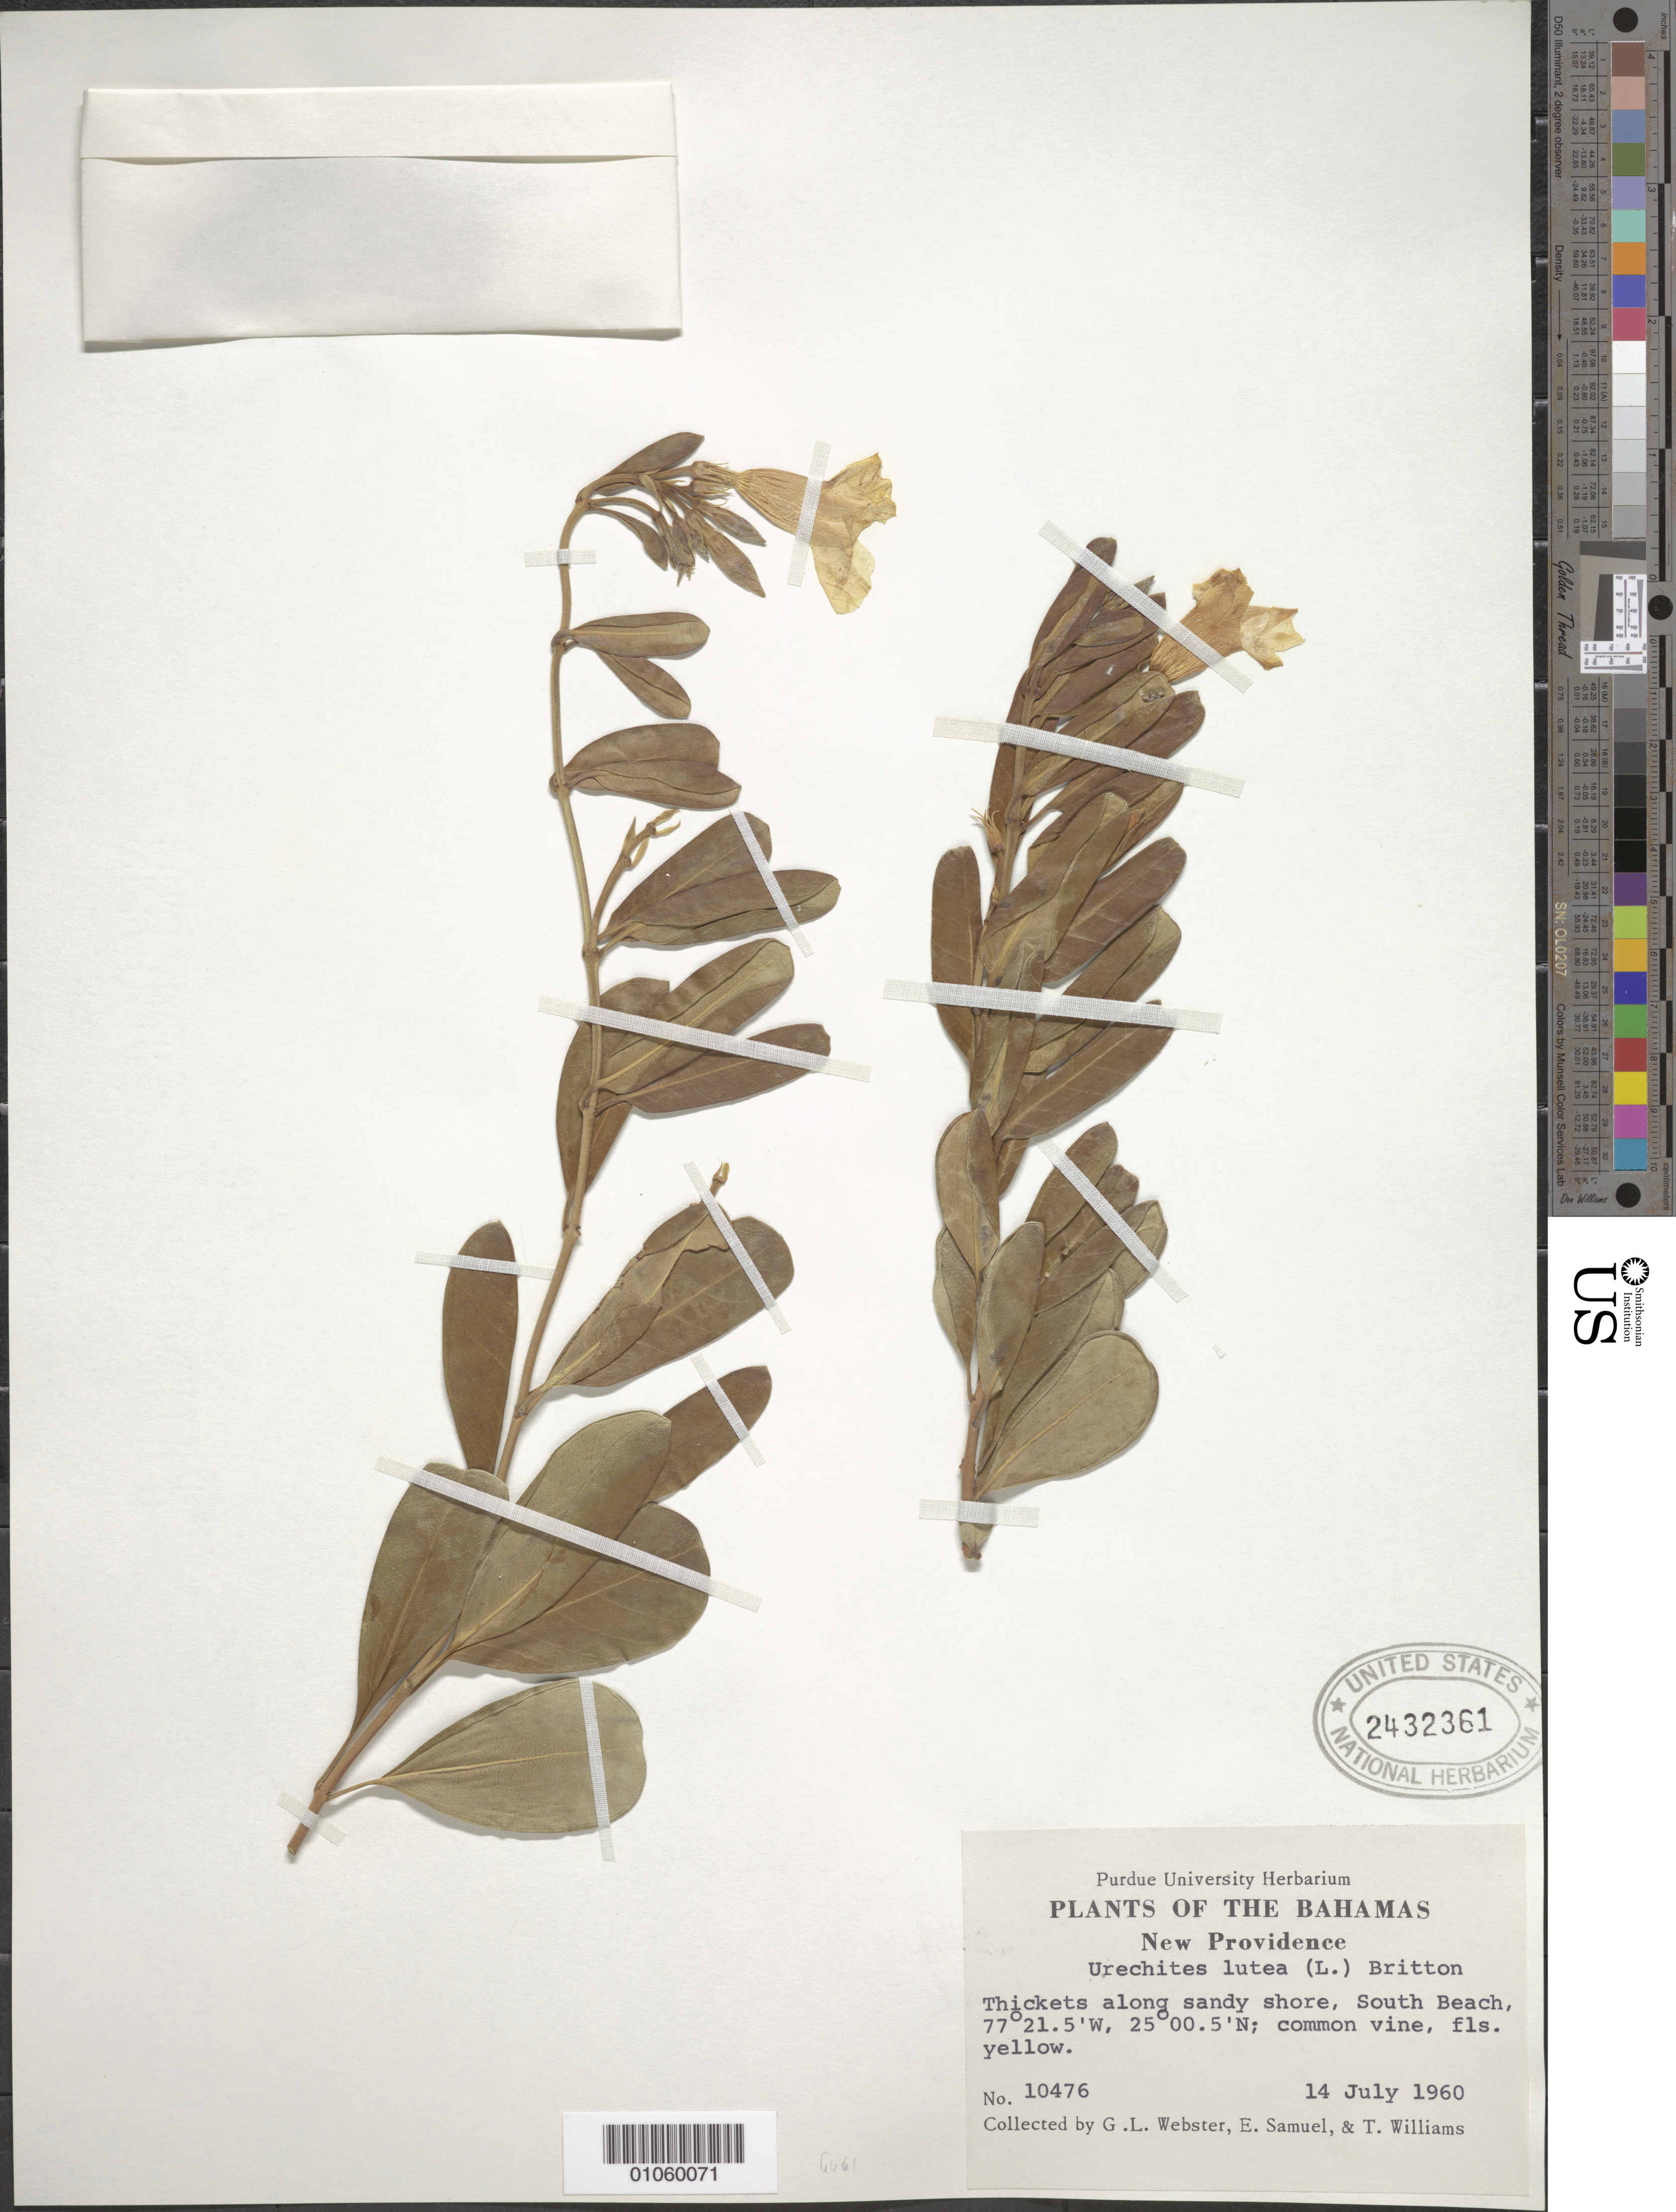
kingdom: Plantae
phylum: Tracheophyta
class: Magnoliopsida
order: Gentianales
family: Apocynaceae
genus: Urechites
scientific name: Urechites lutea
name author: (L.) Britton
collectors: G. L. Webster, E. Samuel & T. Williams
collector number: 10476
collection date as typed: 14 Jul 1960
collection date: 1960-07-14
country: Bahamas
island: New Providence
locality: Along sandy shore, South Beach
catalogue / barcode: US 2432361